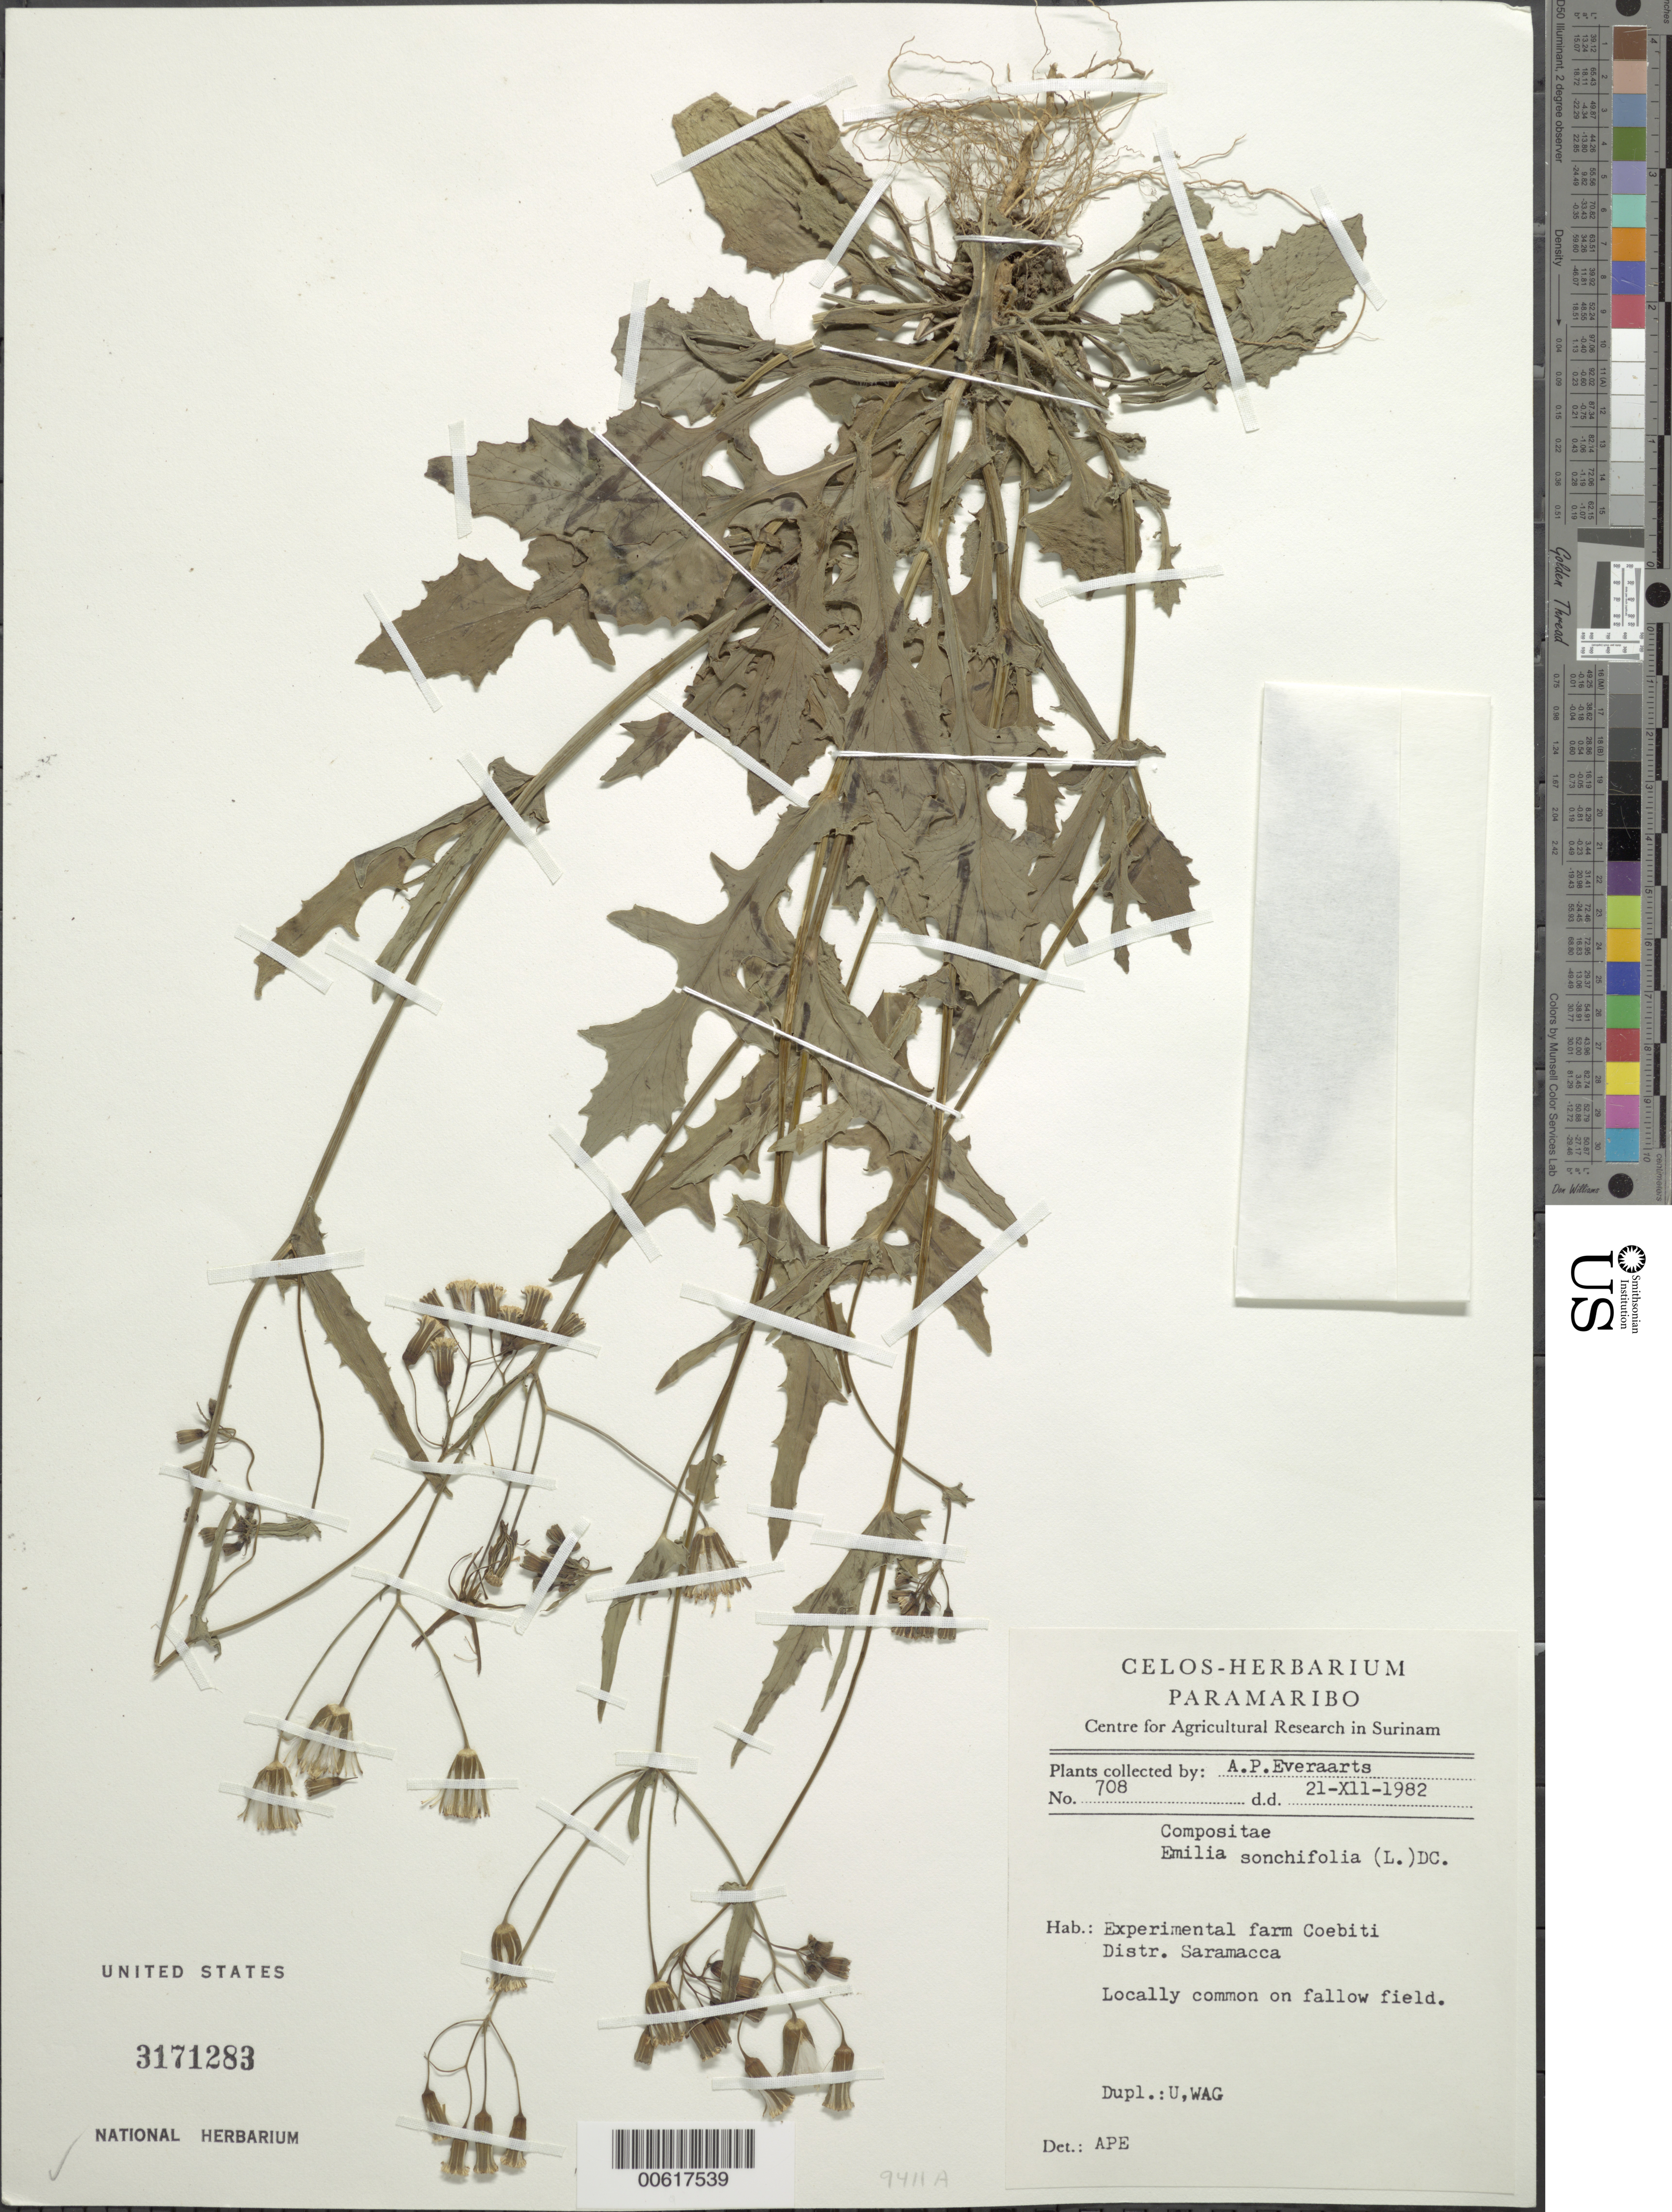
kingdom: Plantae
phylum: Tracheophyta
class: Magnoliopsida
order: Asterales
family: Asteraceae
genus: Emilia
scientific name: Emilia sonchifolia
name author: (L.) DC.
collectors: A. Everaarts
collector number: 708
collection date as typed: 21-Dec-82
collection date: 1982-12-21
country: Suriname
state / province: Saramacca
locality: Coebiti Experimental Farm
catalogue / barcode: US 3171283